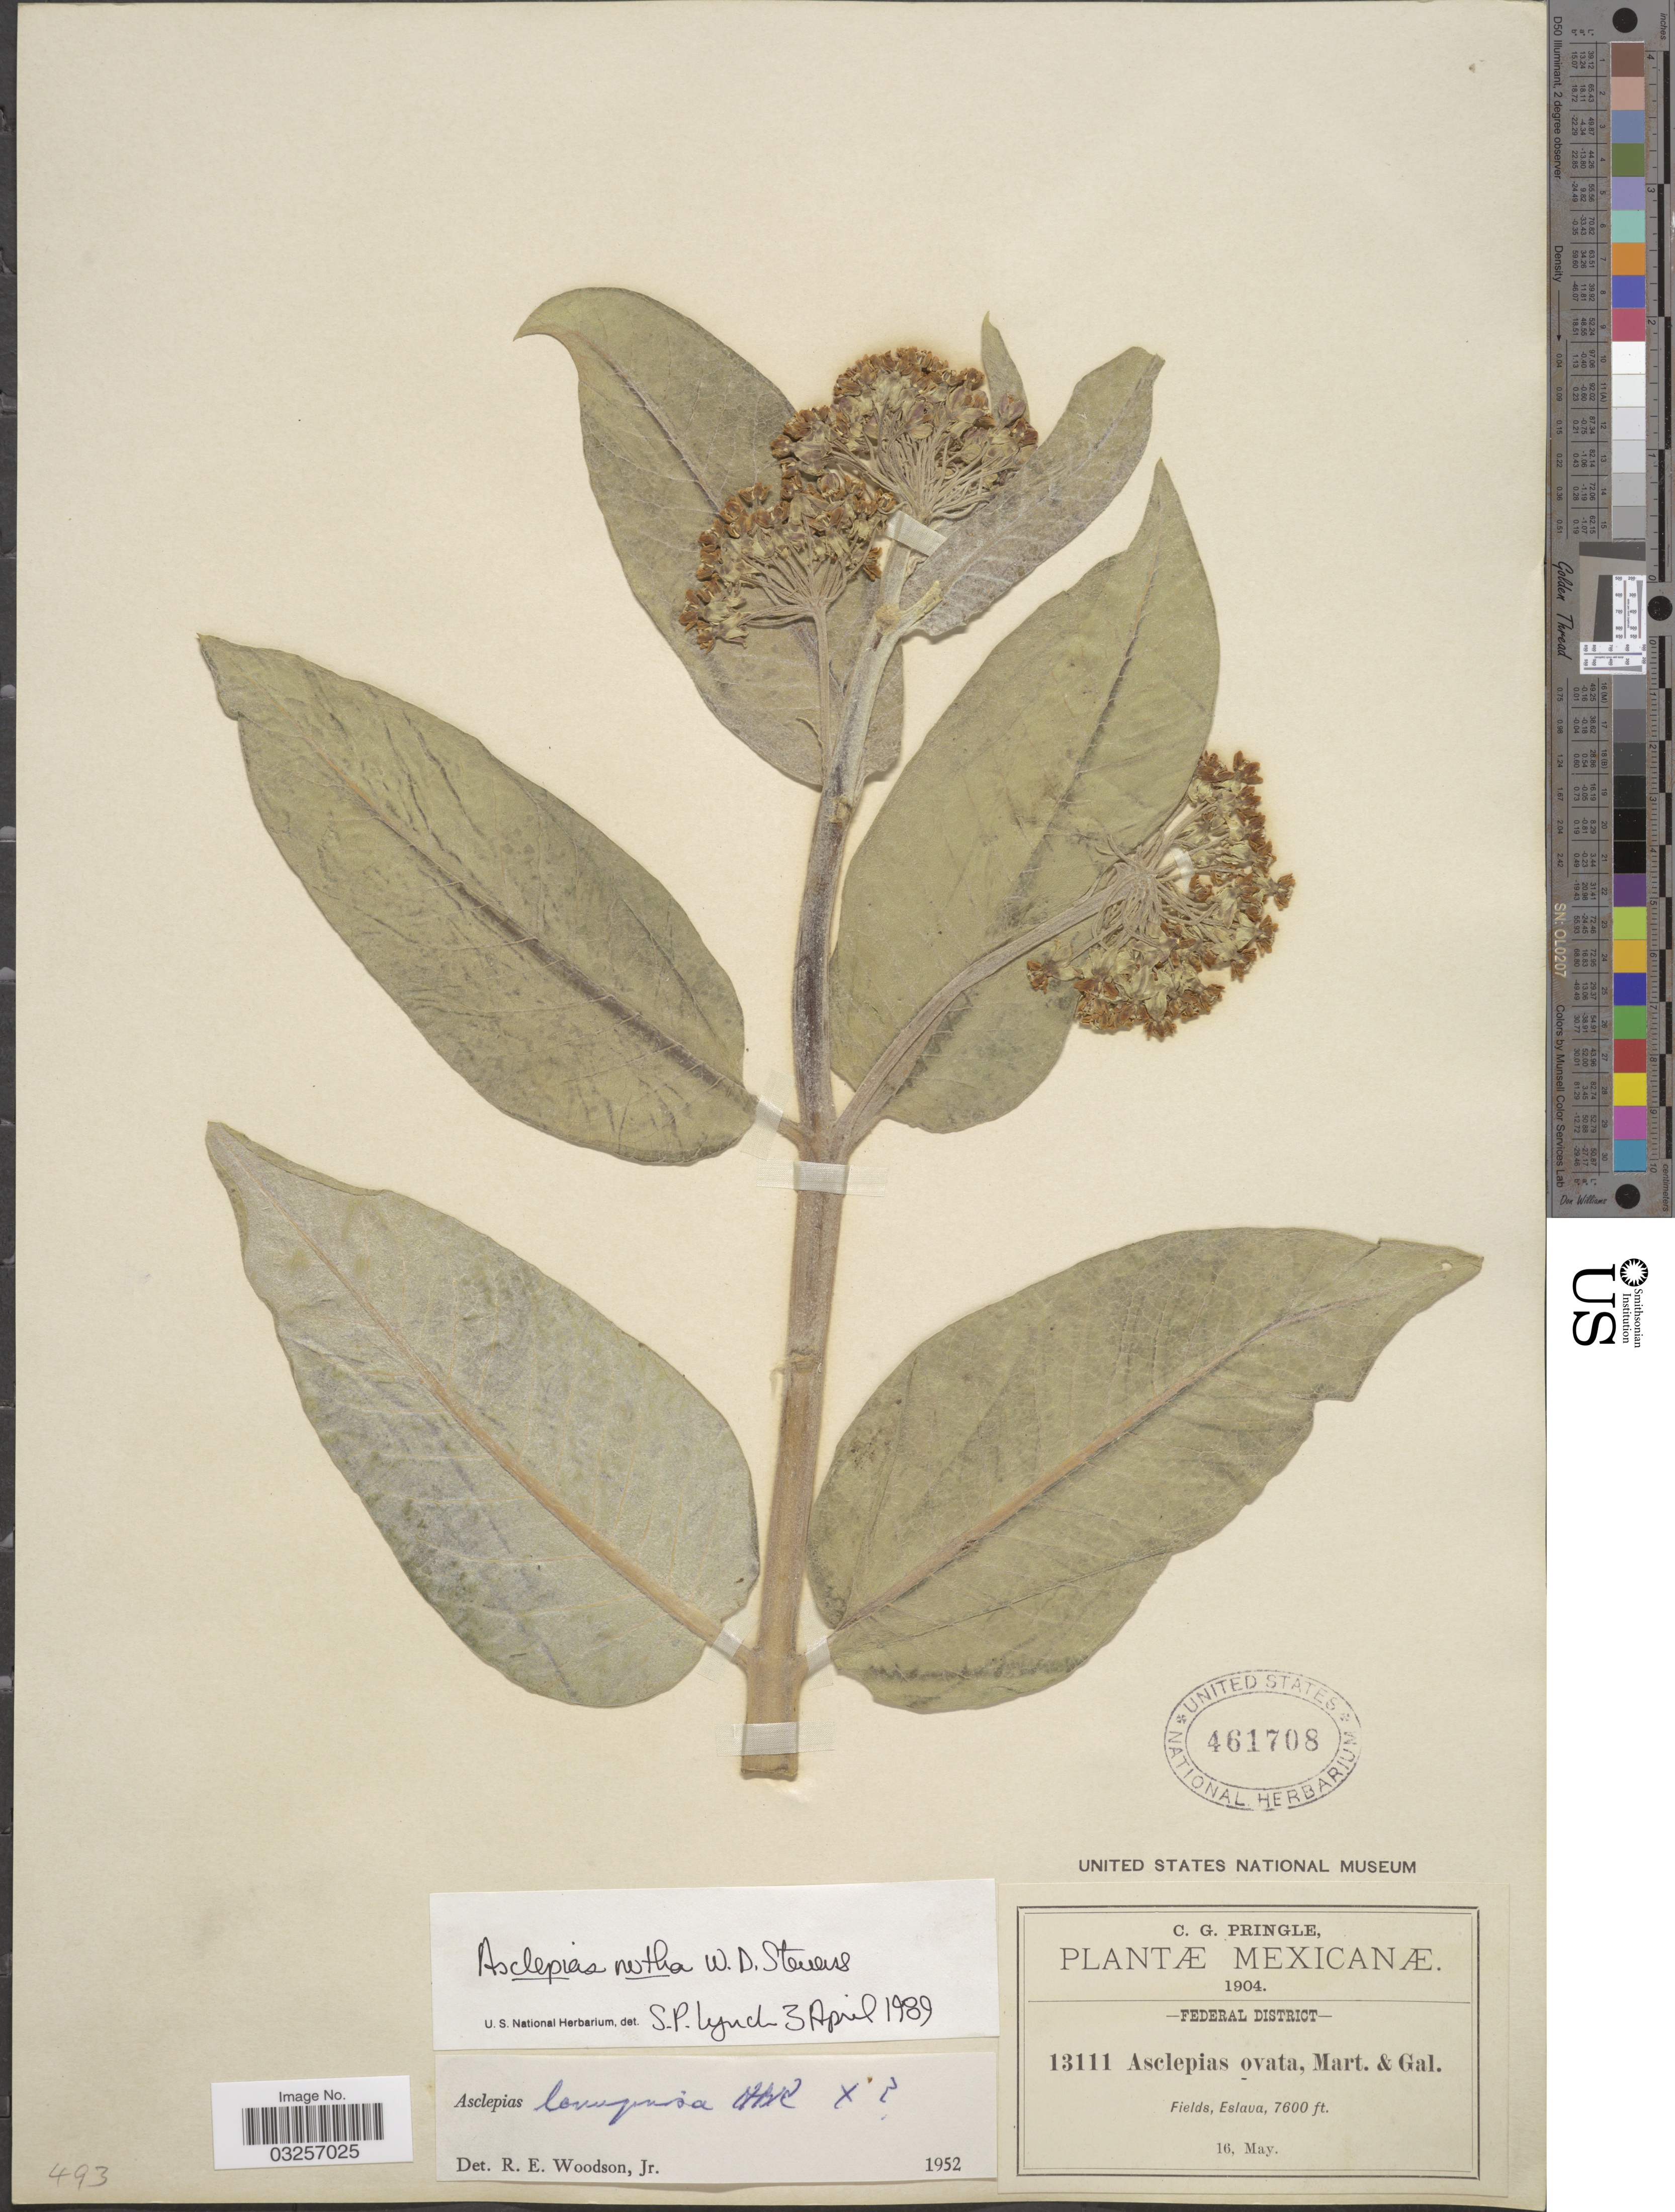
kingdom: Plantae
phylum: Tracheophyta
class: Magnoliopsida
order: Gentianales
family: Apocynaceae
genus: Asclepias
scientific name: Asclepias notha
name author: W.D. Stevens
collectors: C. G. Pringle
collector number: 13111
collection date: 1904-05-16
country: Mexico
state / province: Distrito Federal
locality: Federal District. Fields, Eslava.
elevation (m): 2316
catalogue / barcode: US 461708